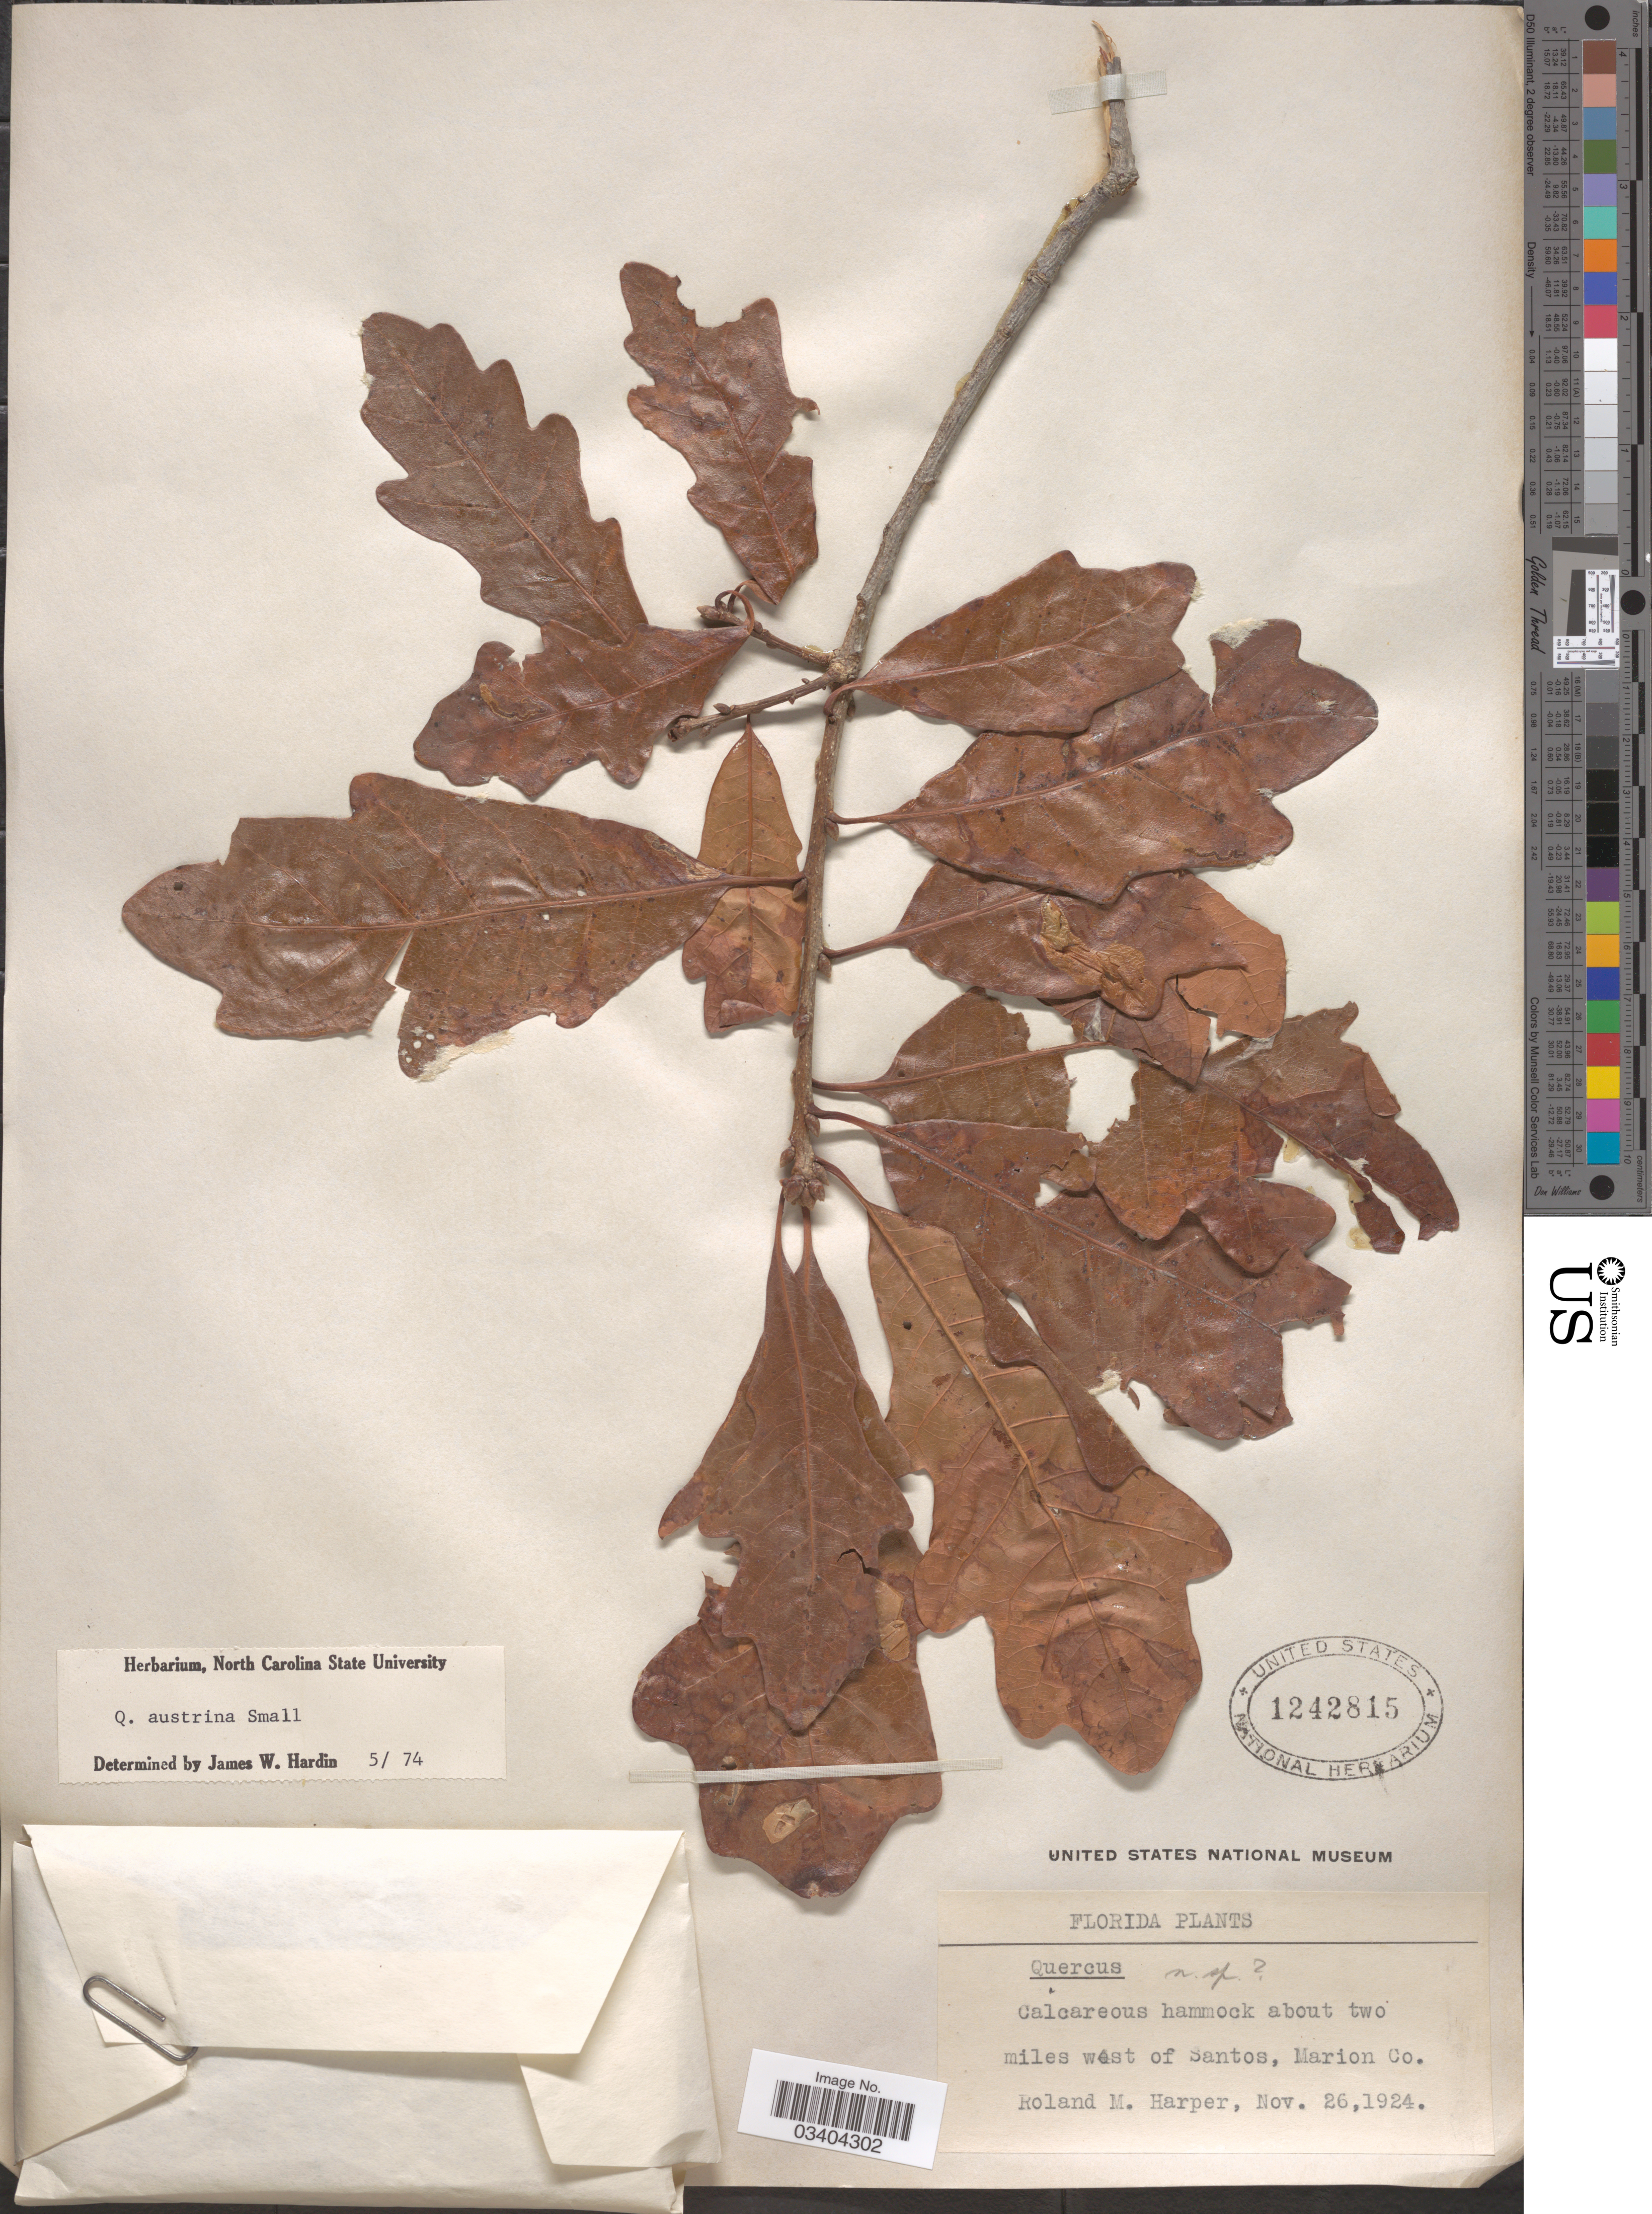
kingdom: Plantae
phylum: Tracheophyta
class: Magnoliopsida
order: Fagales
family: Fagaceae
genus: Quercus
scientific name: Quercus durandii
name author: Buckley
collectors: R. M. Harper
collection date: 1924-11-26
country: United States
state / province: Florida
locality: Calcareous hammock about two miles west of Santos, Marion Co.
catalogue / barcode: US 1242815